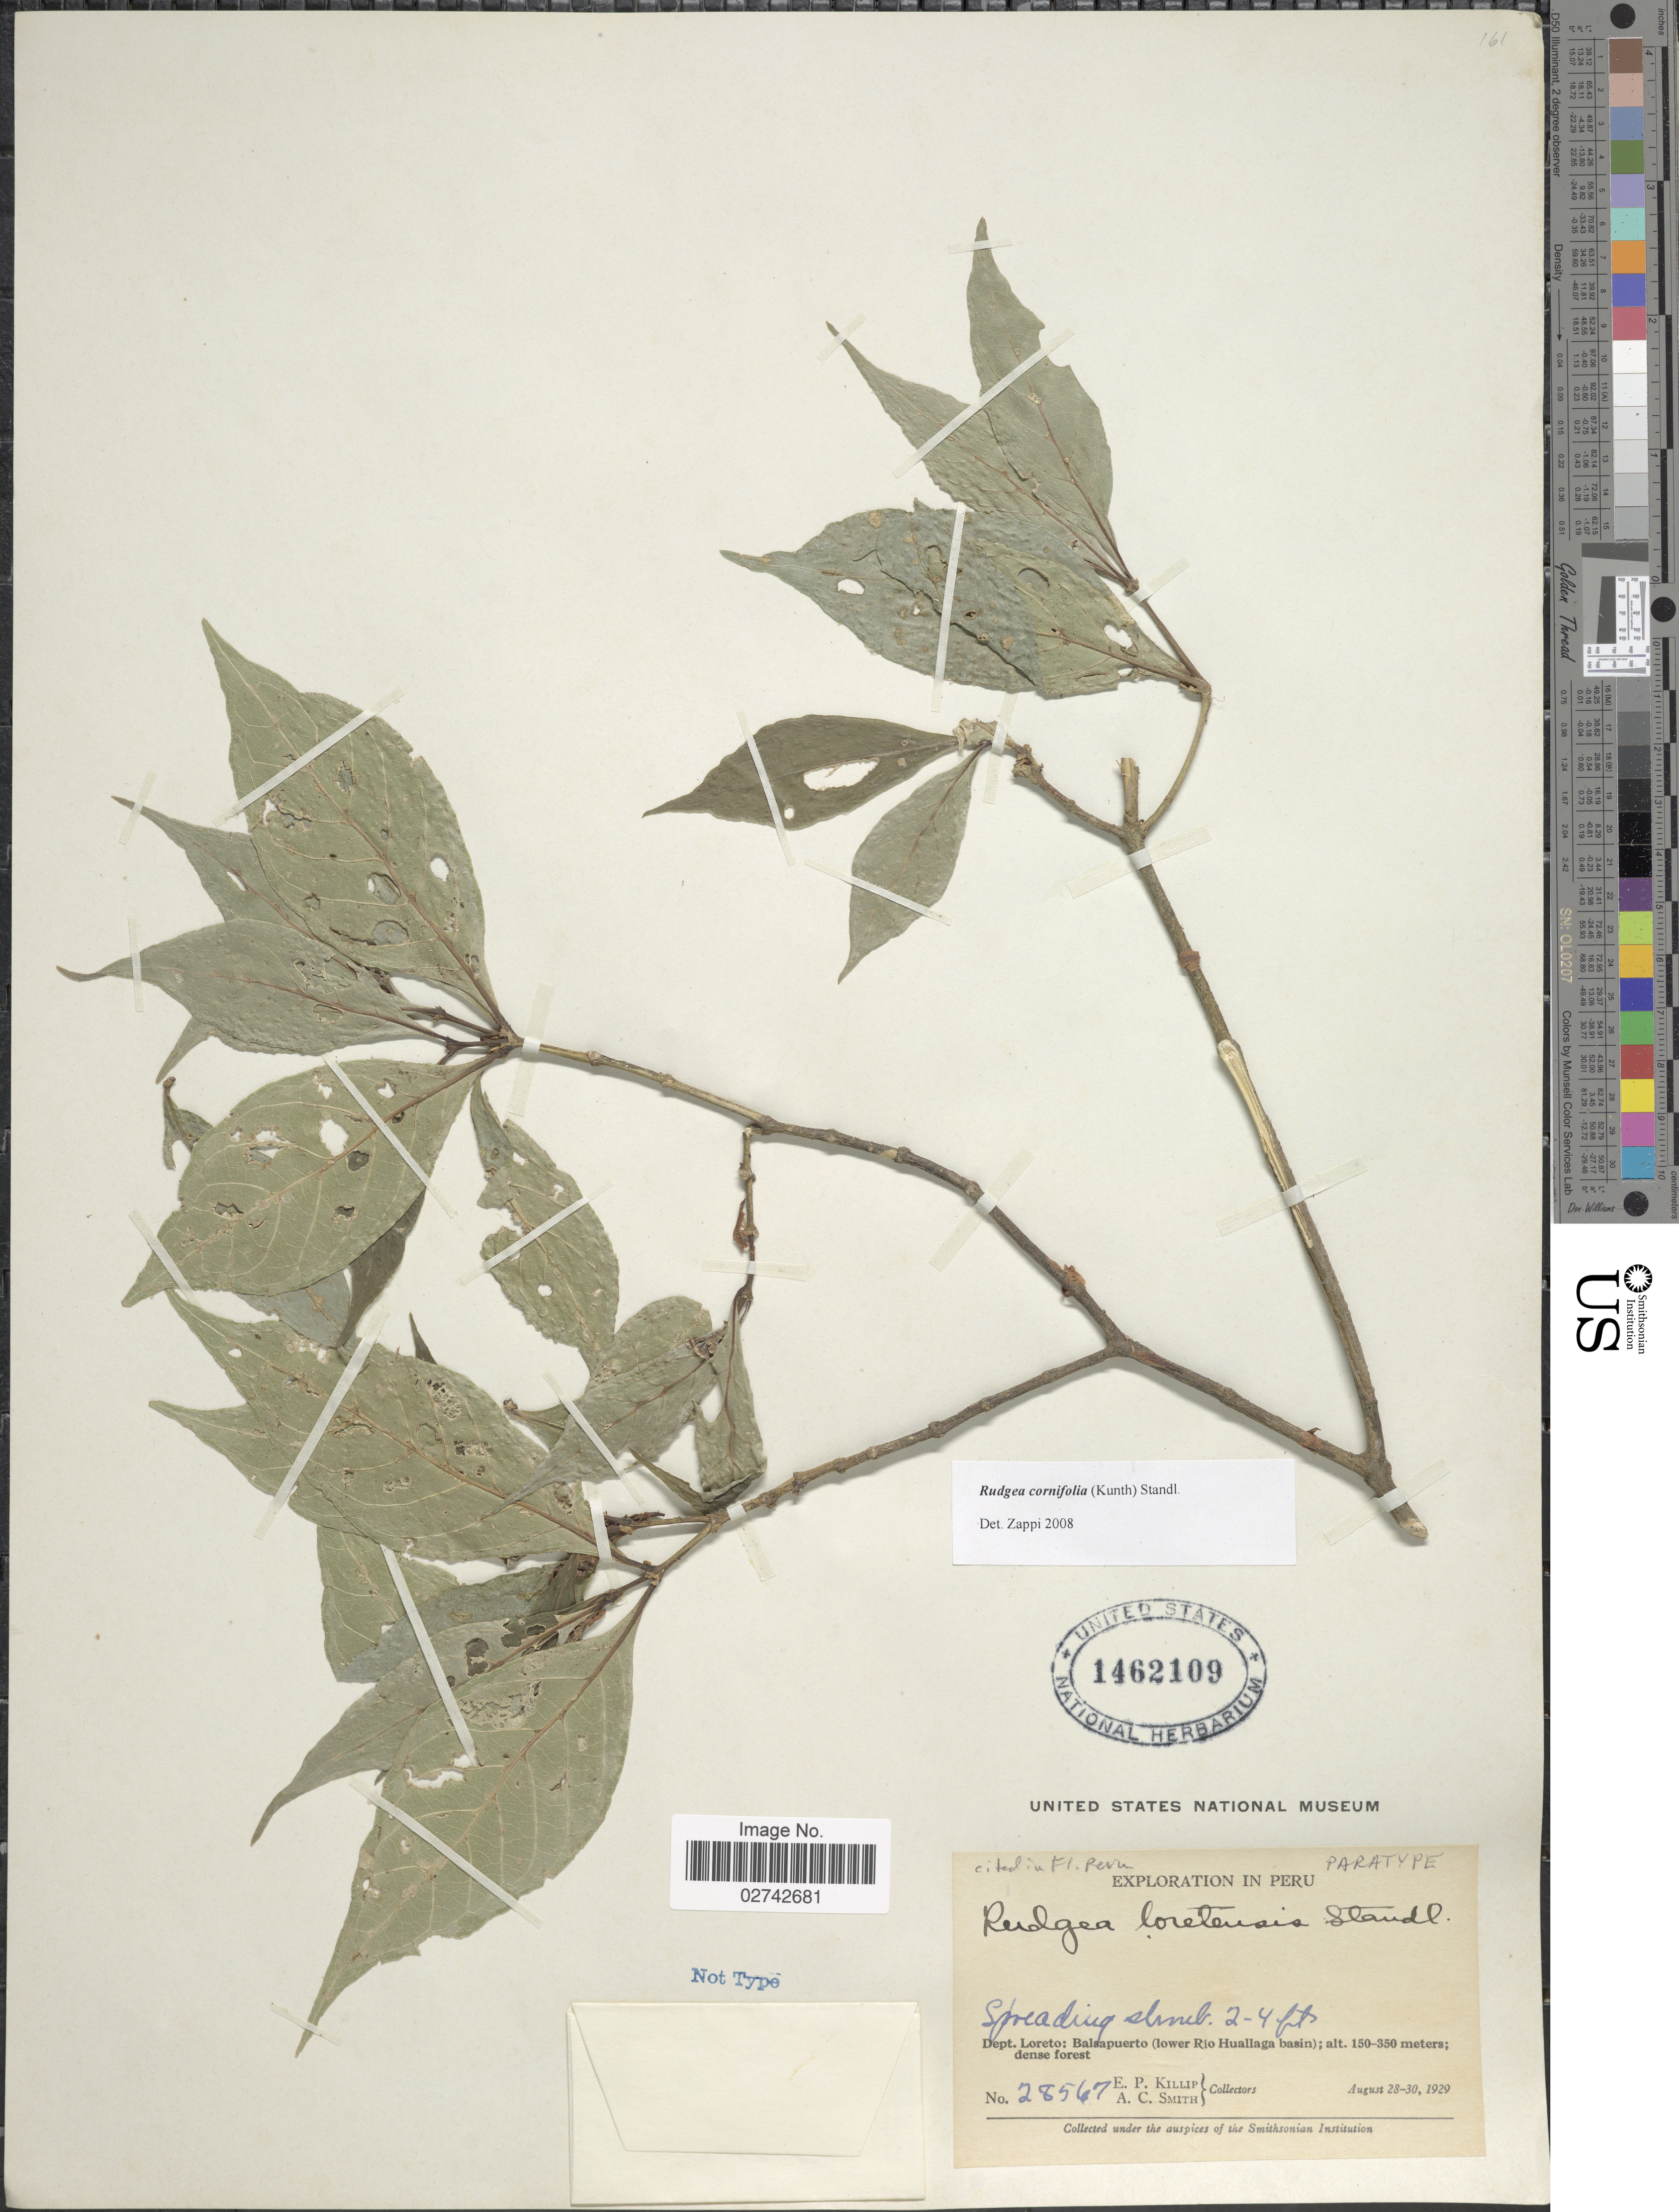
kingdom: Plantae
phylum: Tracheophyta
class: Magnoliopsida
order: Gentianales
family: Rubiaceae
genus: Rudgea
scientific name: Rudgea cornifolia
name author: (Kunth) Standl.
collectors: E. P. Killip & A. C. Smith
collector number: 28567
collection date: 1929-08-28/1929-08-30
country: Peru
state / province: Loreto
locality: Balsapuerto (lower Rio Huallaga basin)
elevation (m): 150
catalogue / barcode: US 1462109